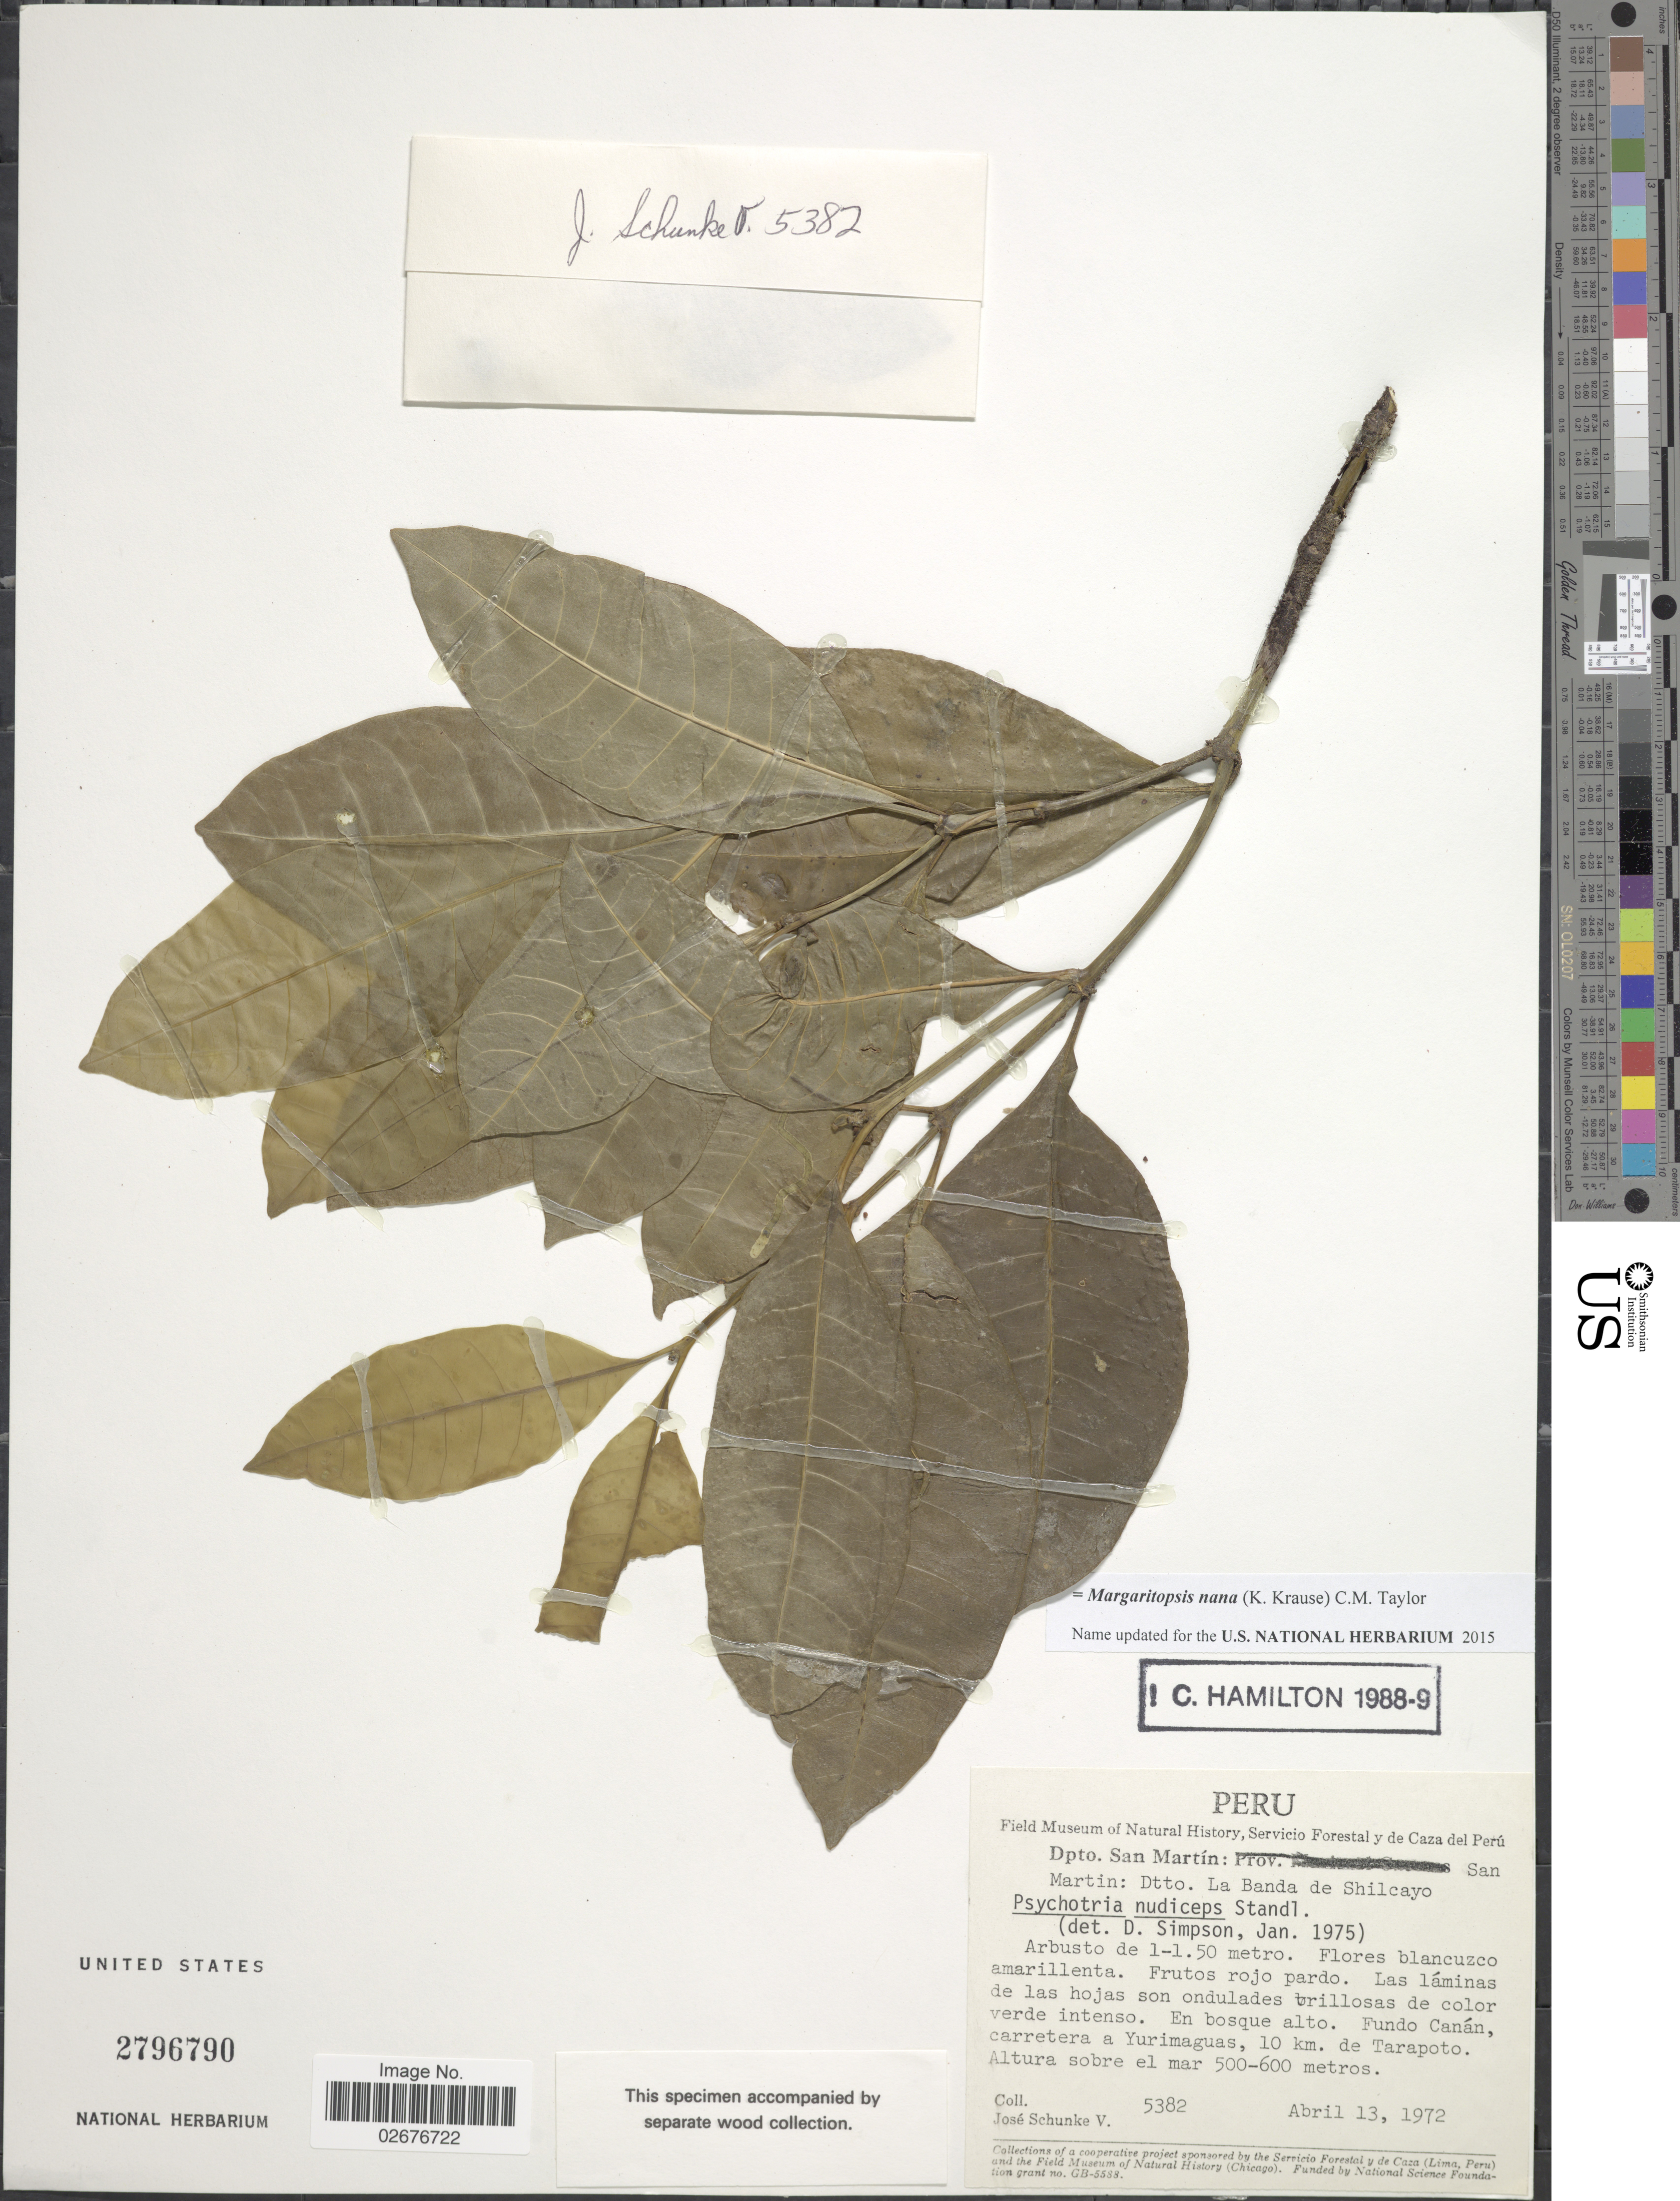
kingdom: Plantae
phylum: Tracheophyta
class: Magnoliopsida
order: Gentianales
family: Rubiaceae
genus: Margaritopsis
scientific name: Margaritopsis nana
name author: (K. Krause) C.M. Taylor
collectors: J. Schunke Vigo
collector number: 5382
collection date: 1972-04-13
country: Peru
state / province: San Martín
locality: Dtto. La Banda de Shilcayo, en bosque alto, Fundo Canan, carretera a Yurimaguas, 10 km. de Tarapoto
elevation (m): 500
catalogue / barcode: US 2796790